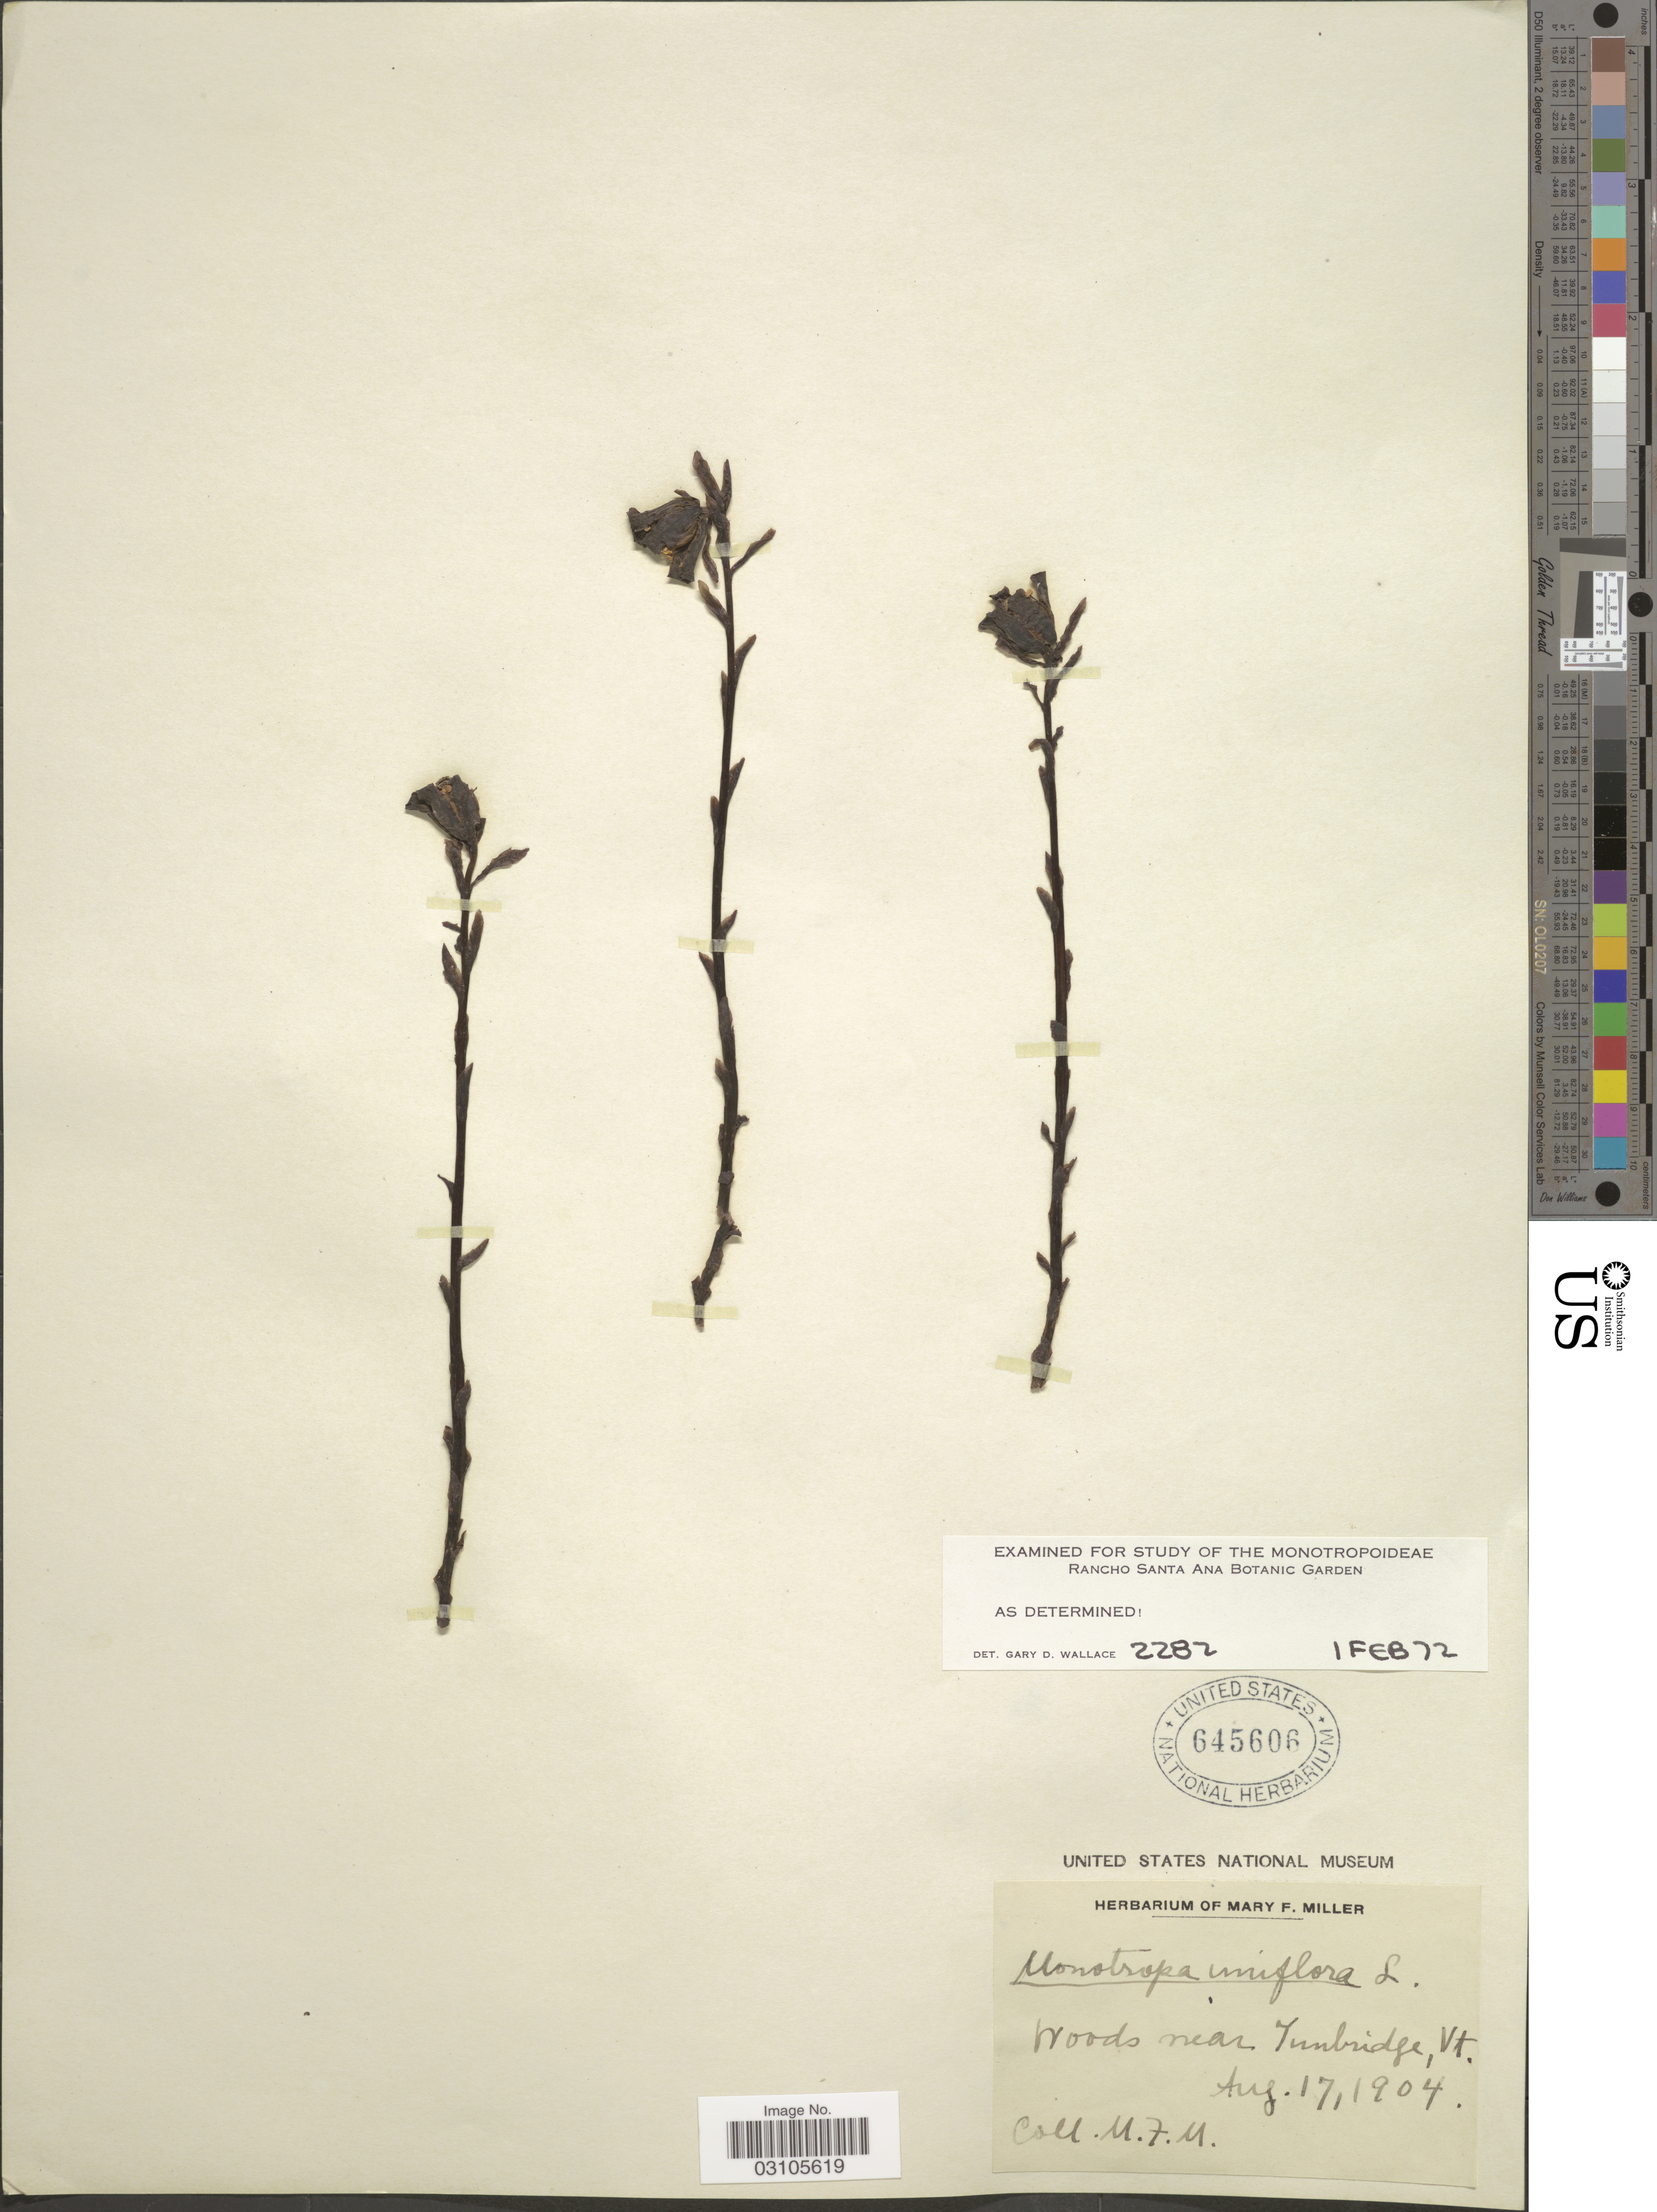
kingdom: Plantae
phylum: Tracheophyta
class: Magnoliopsida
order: Ericales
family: Ericaceae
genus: Monotropa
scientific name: Monotropa uniflora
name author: L.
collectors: M. Miller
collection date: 1904-08-17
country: United States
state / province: Vermont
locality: Woods near Tunbridge.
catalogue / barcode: US 645606